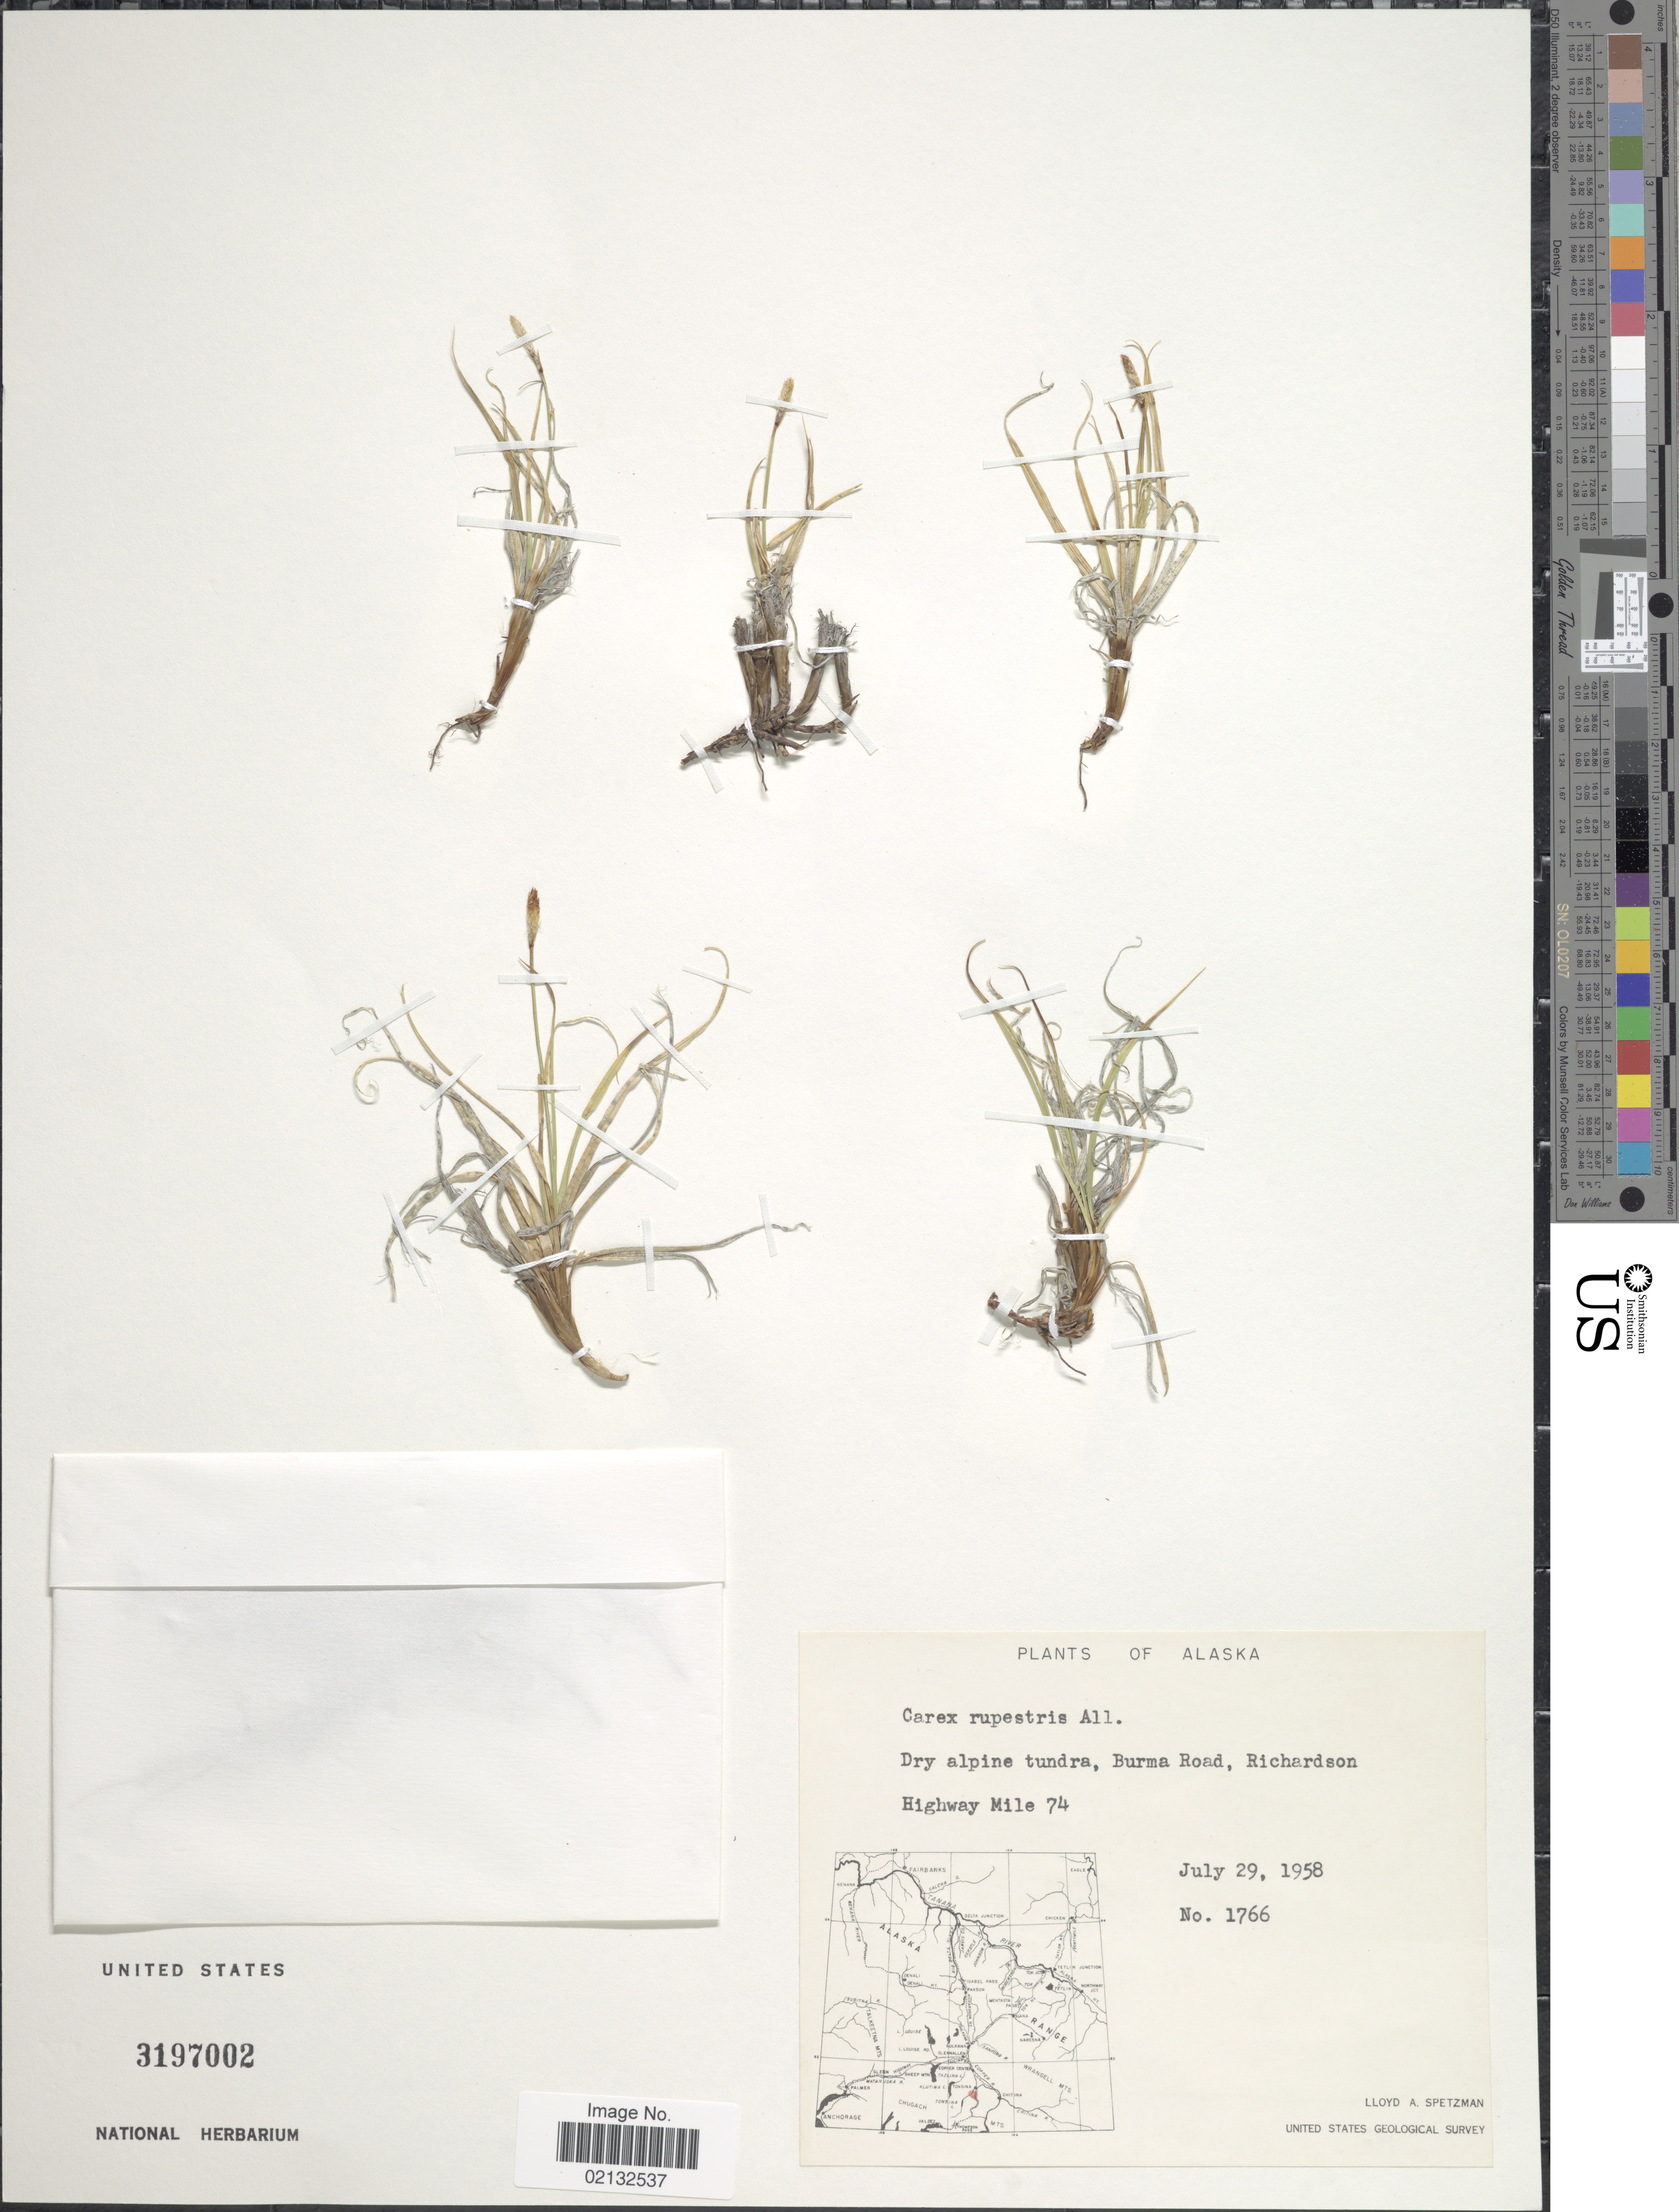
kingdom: Plantae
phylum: Tracheophyta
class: Liliopsida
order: Poales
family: Cyperaceae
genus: Carex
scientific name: Carex rupestris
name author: All.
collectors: L. Spetzman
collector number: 1766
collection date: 1958-07-29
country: United States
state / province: Alaska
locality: Dry alpine tundra, Burma Road, Richardson Highway Mile 74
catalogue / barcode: US 3197002